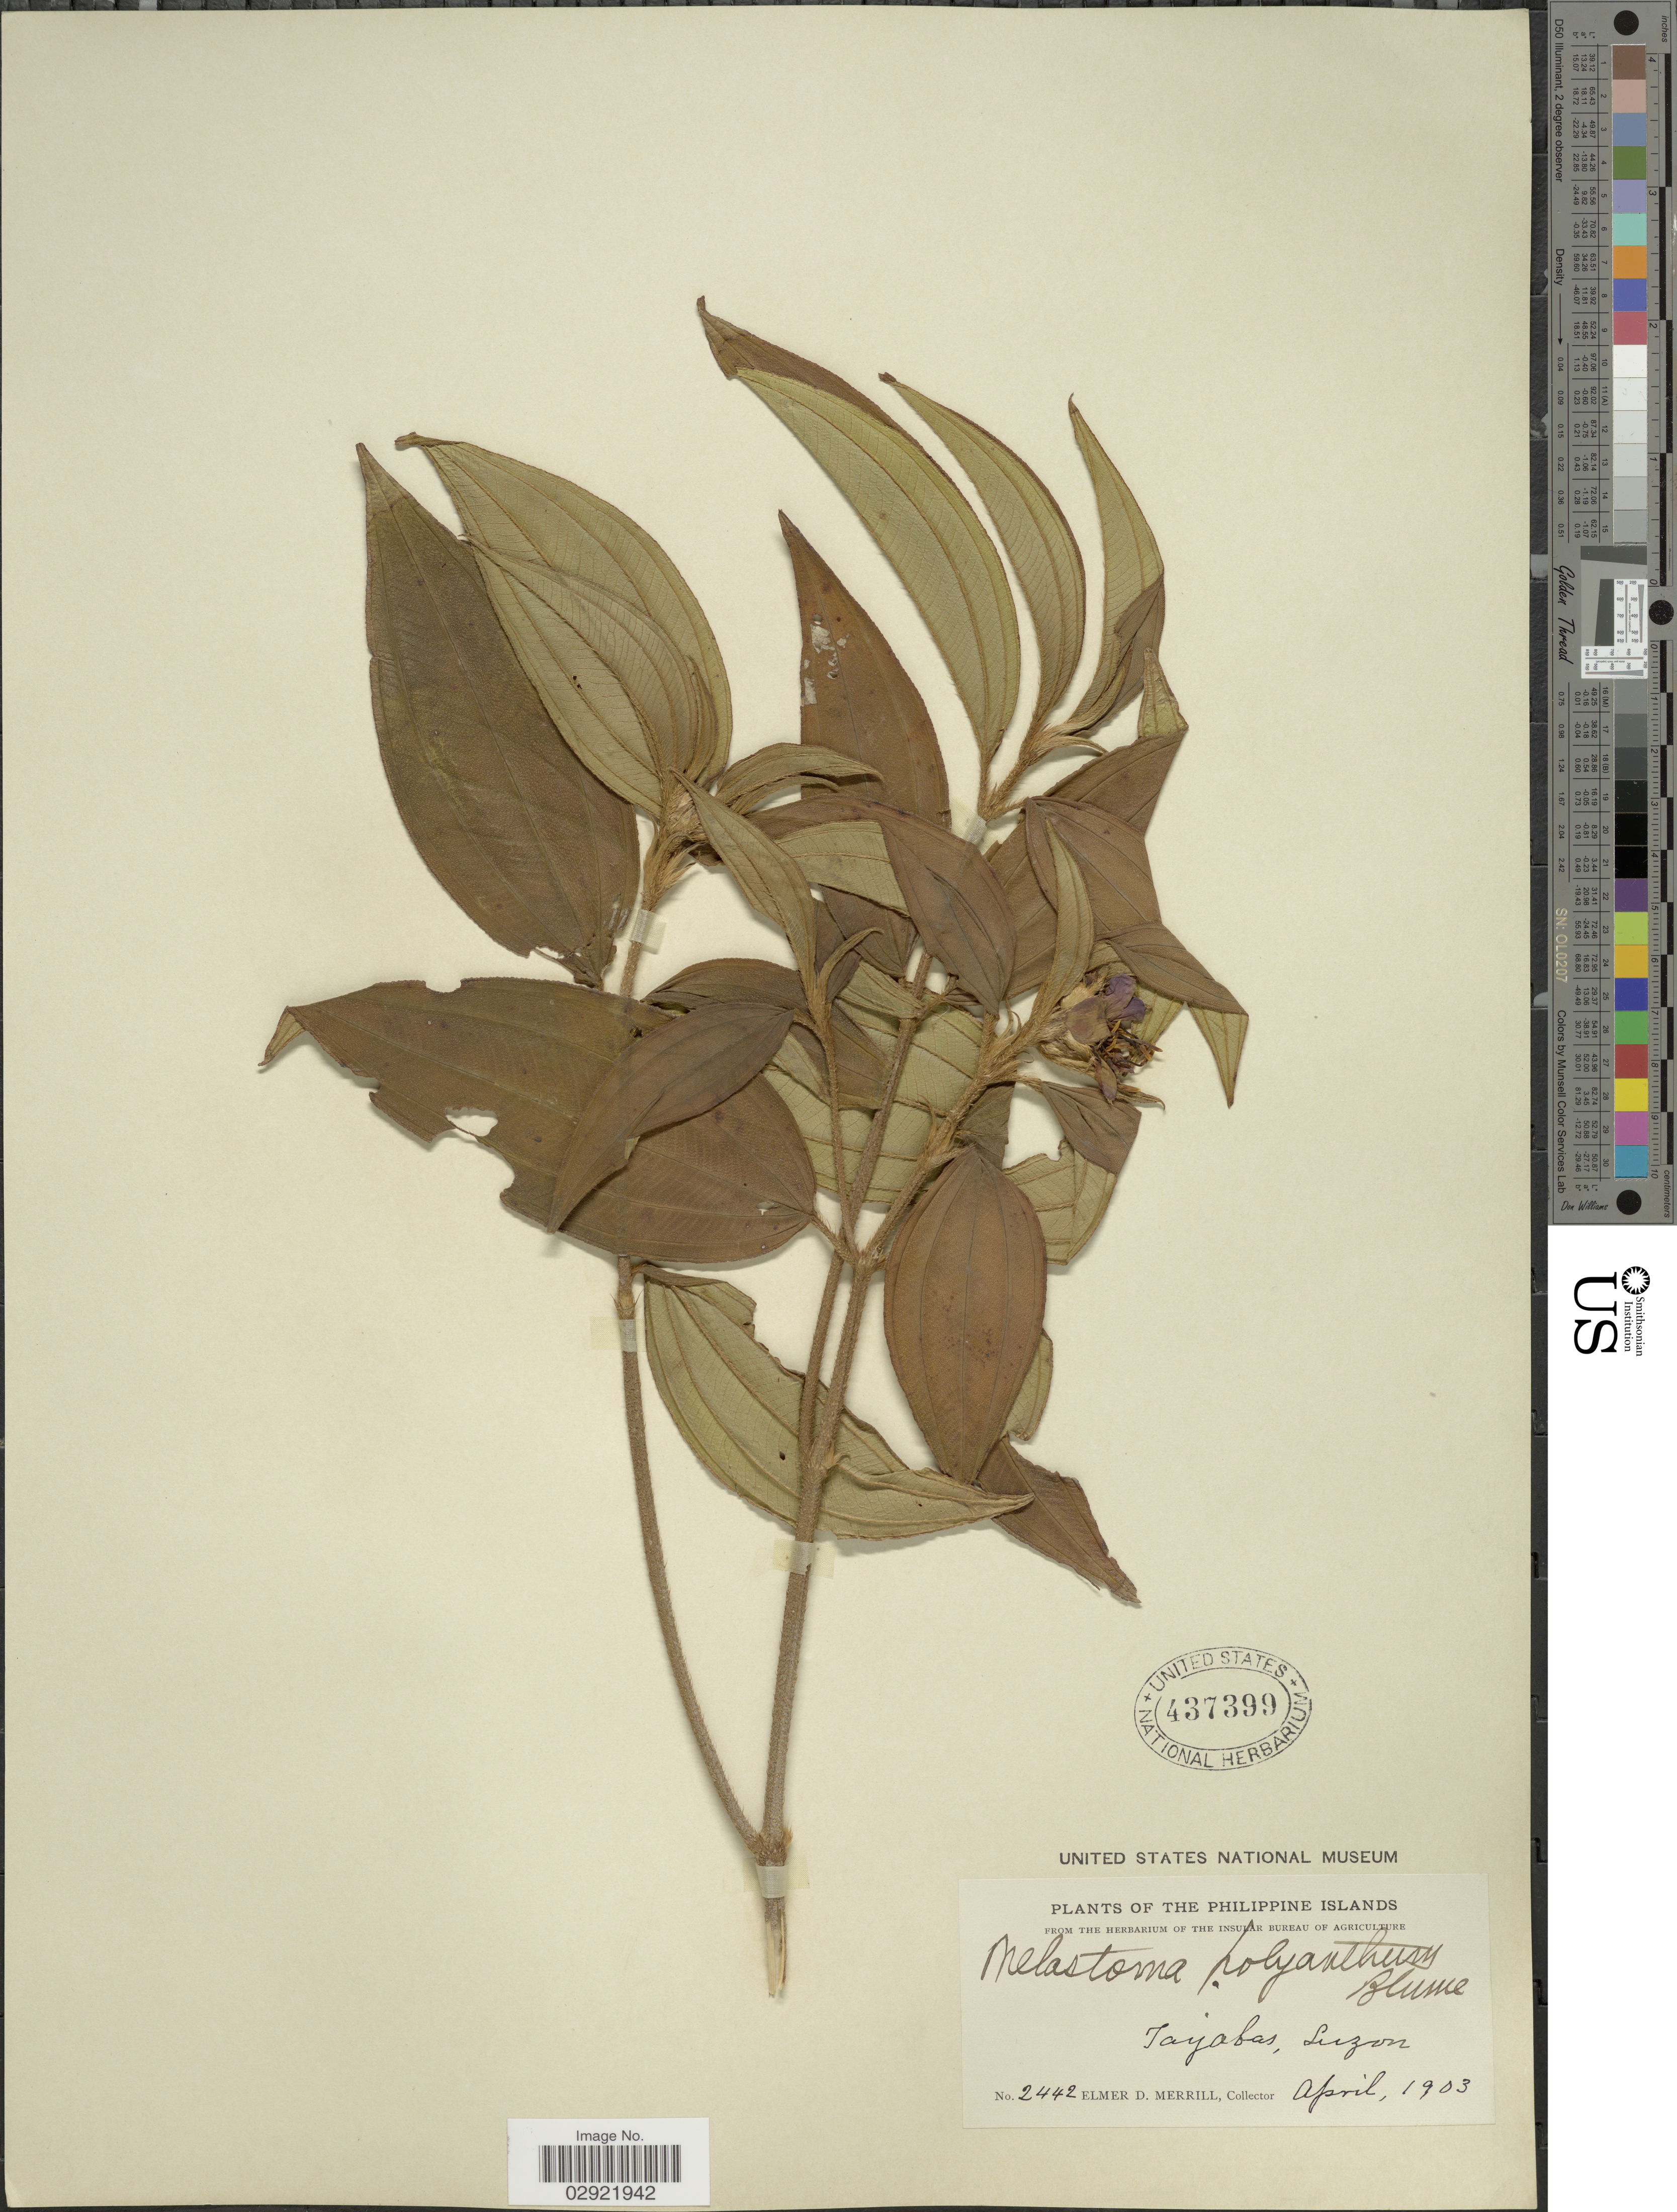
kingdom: Plantae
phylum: Tracheophyta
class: Magnoliopsida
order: Myrtales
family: Melastomataceae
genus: Melastoma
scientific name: Melastoma malabathricum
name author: L.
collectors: E. D. Merrill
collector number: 2442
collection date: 1903-04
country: Philippines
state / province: Calabarzon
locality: Tayabas, Luzon.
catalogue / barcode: US 437399